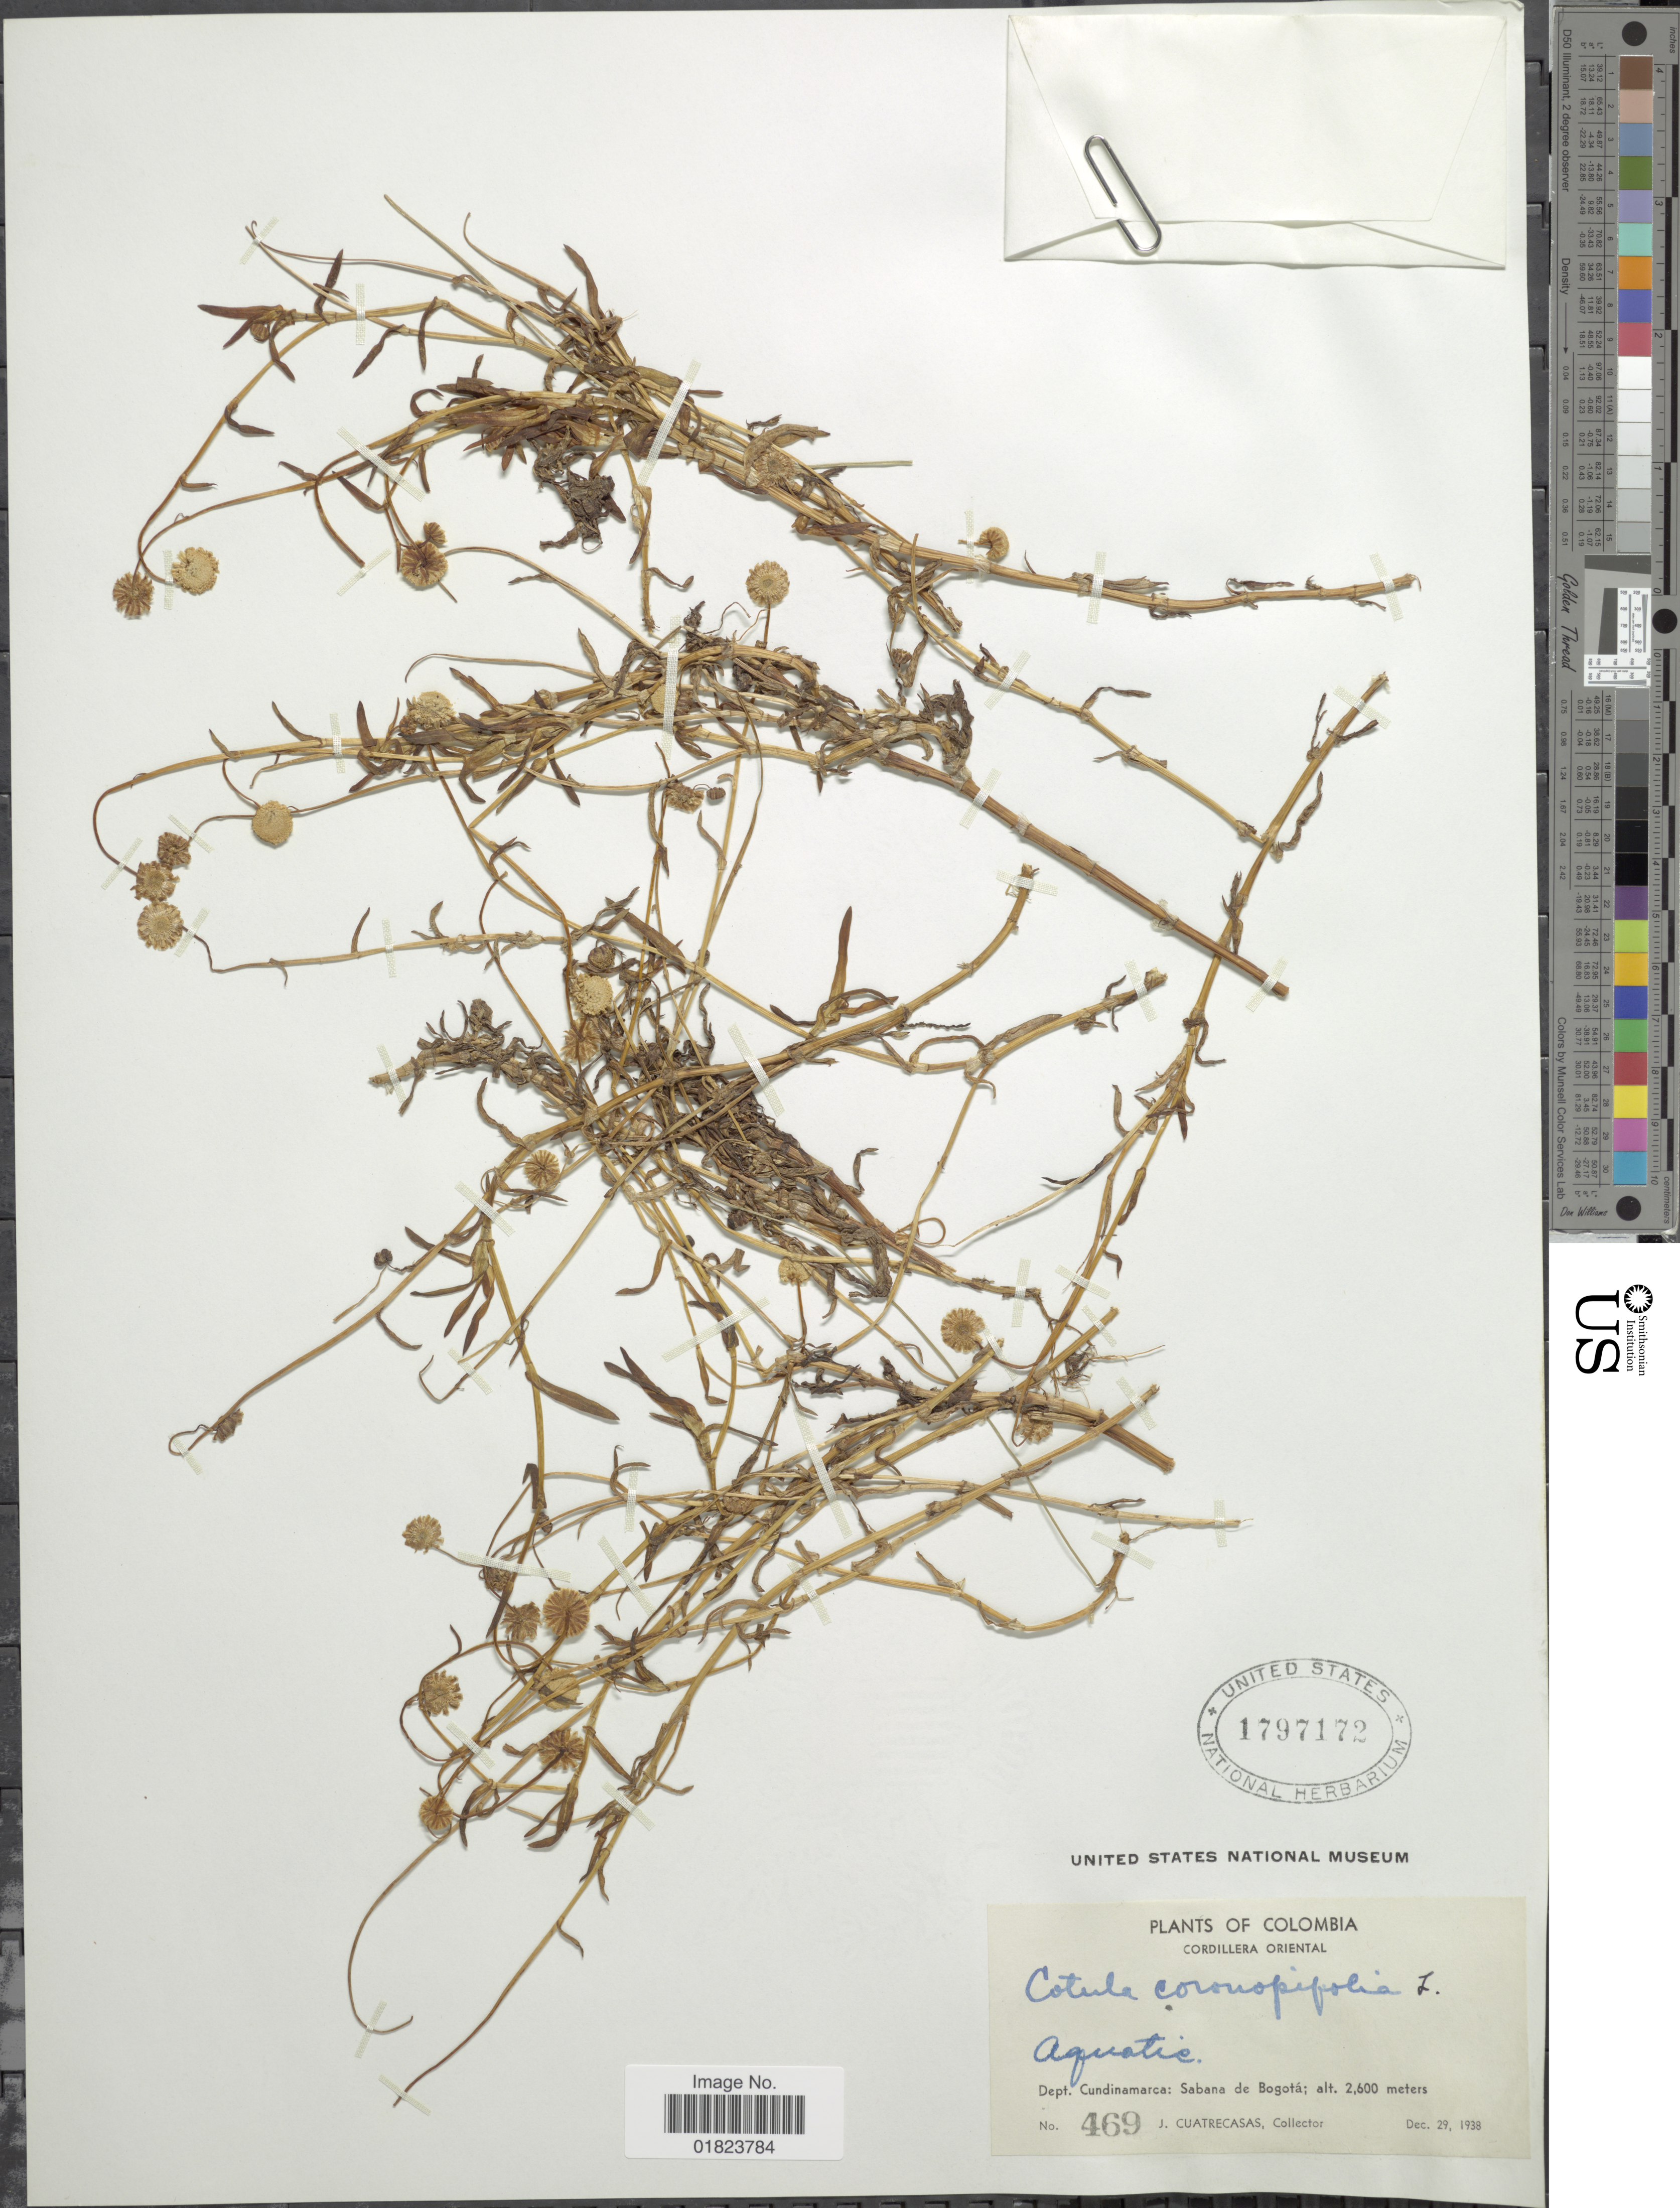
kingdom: Plantae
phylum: Tracheophyta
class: Magnoliopsida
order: Asterales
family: Asteraceae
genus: Cotula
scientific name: Cotula coronopifolia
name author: L.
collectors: J. Cuatrecasas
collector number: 469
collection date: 1938-12-29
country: Colombia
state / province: Cundinamarca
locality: Cordillera Oriental, Sabana de Bogota.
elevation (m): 2600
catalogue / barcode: US 1797172